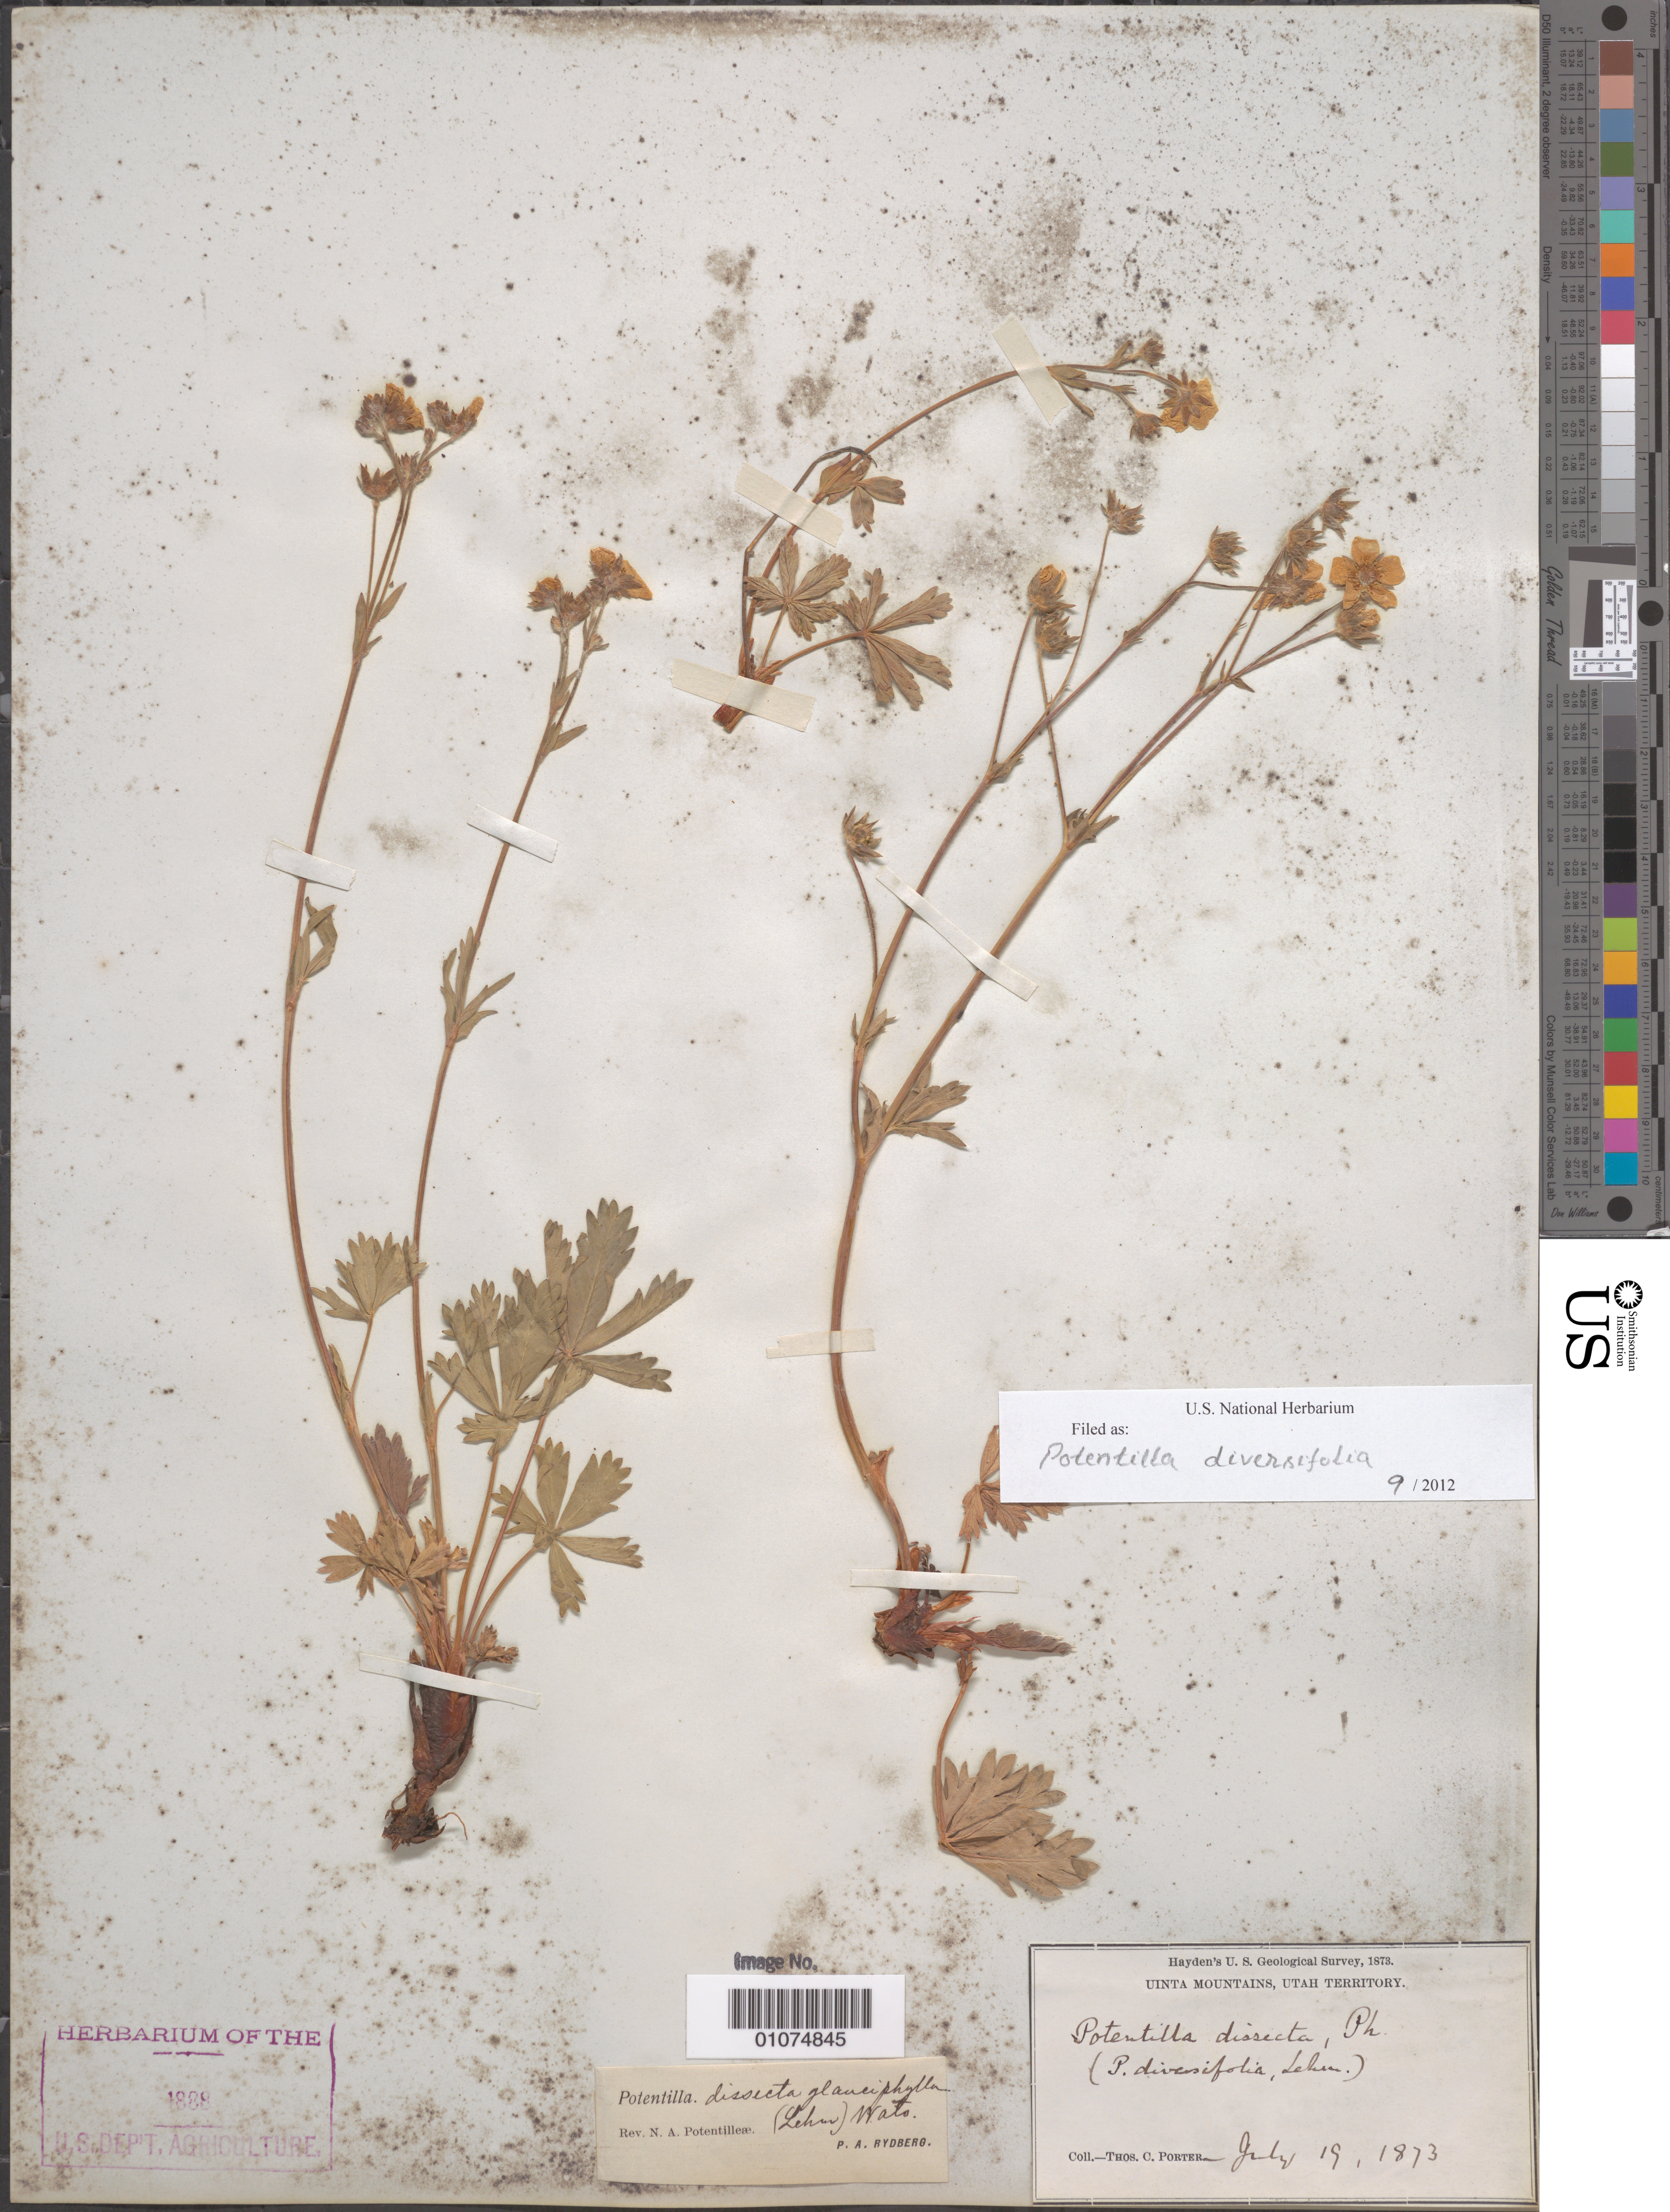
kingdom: Plantae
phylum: Tracheophyta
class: Magnoliopsida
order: Rosales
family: Rosaceae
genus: Potentilla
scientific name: Potentilla diversifolia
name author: Lehm.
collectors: T. C. Porter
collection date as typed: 19 Jul 1873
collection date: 1873-07-19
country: United States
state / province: Utah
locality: Uinta Mts., Utah Ter.